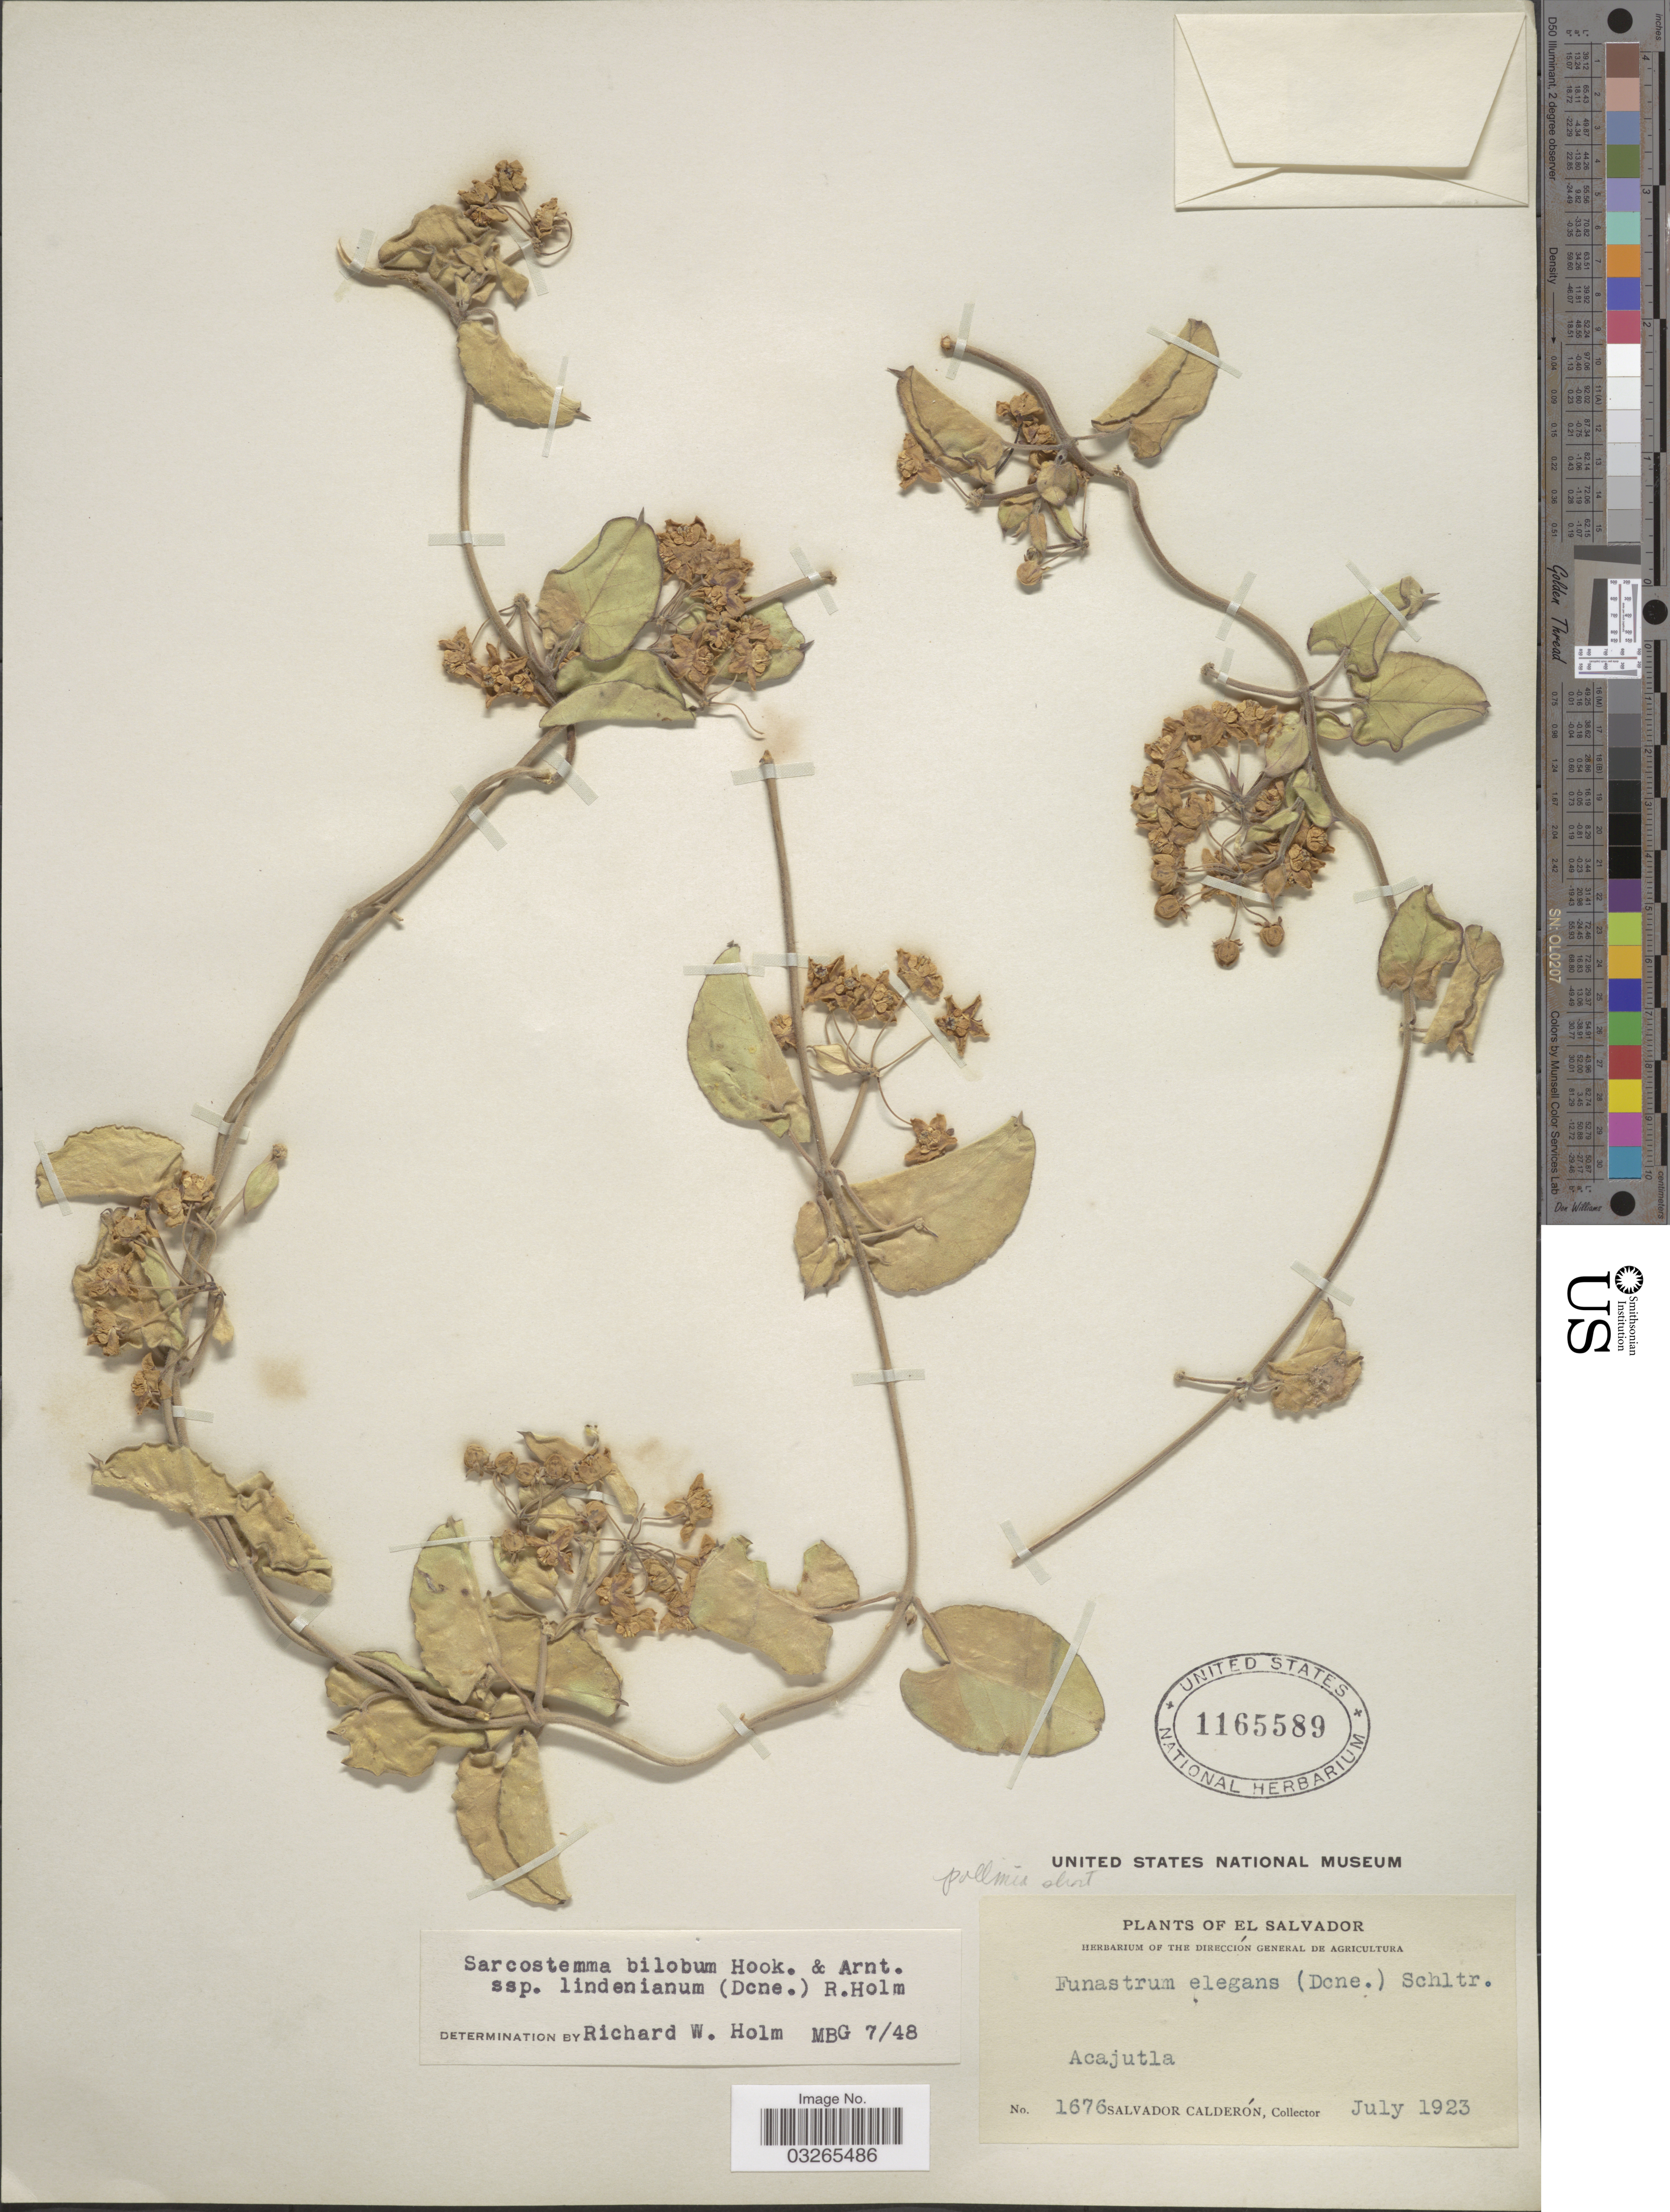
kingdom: Plantae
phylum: Tracheophyta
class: Magnoliopsida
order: Gentianales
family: Apocynaceae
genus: Sarcostemma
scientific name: Sarcostemma bilobum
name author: Hook. & Arn.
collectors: S. Calderón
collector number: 1676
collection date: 1923-07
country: El Salvador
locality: Acajutla.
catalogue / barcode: US 1165589